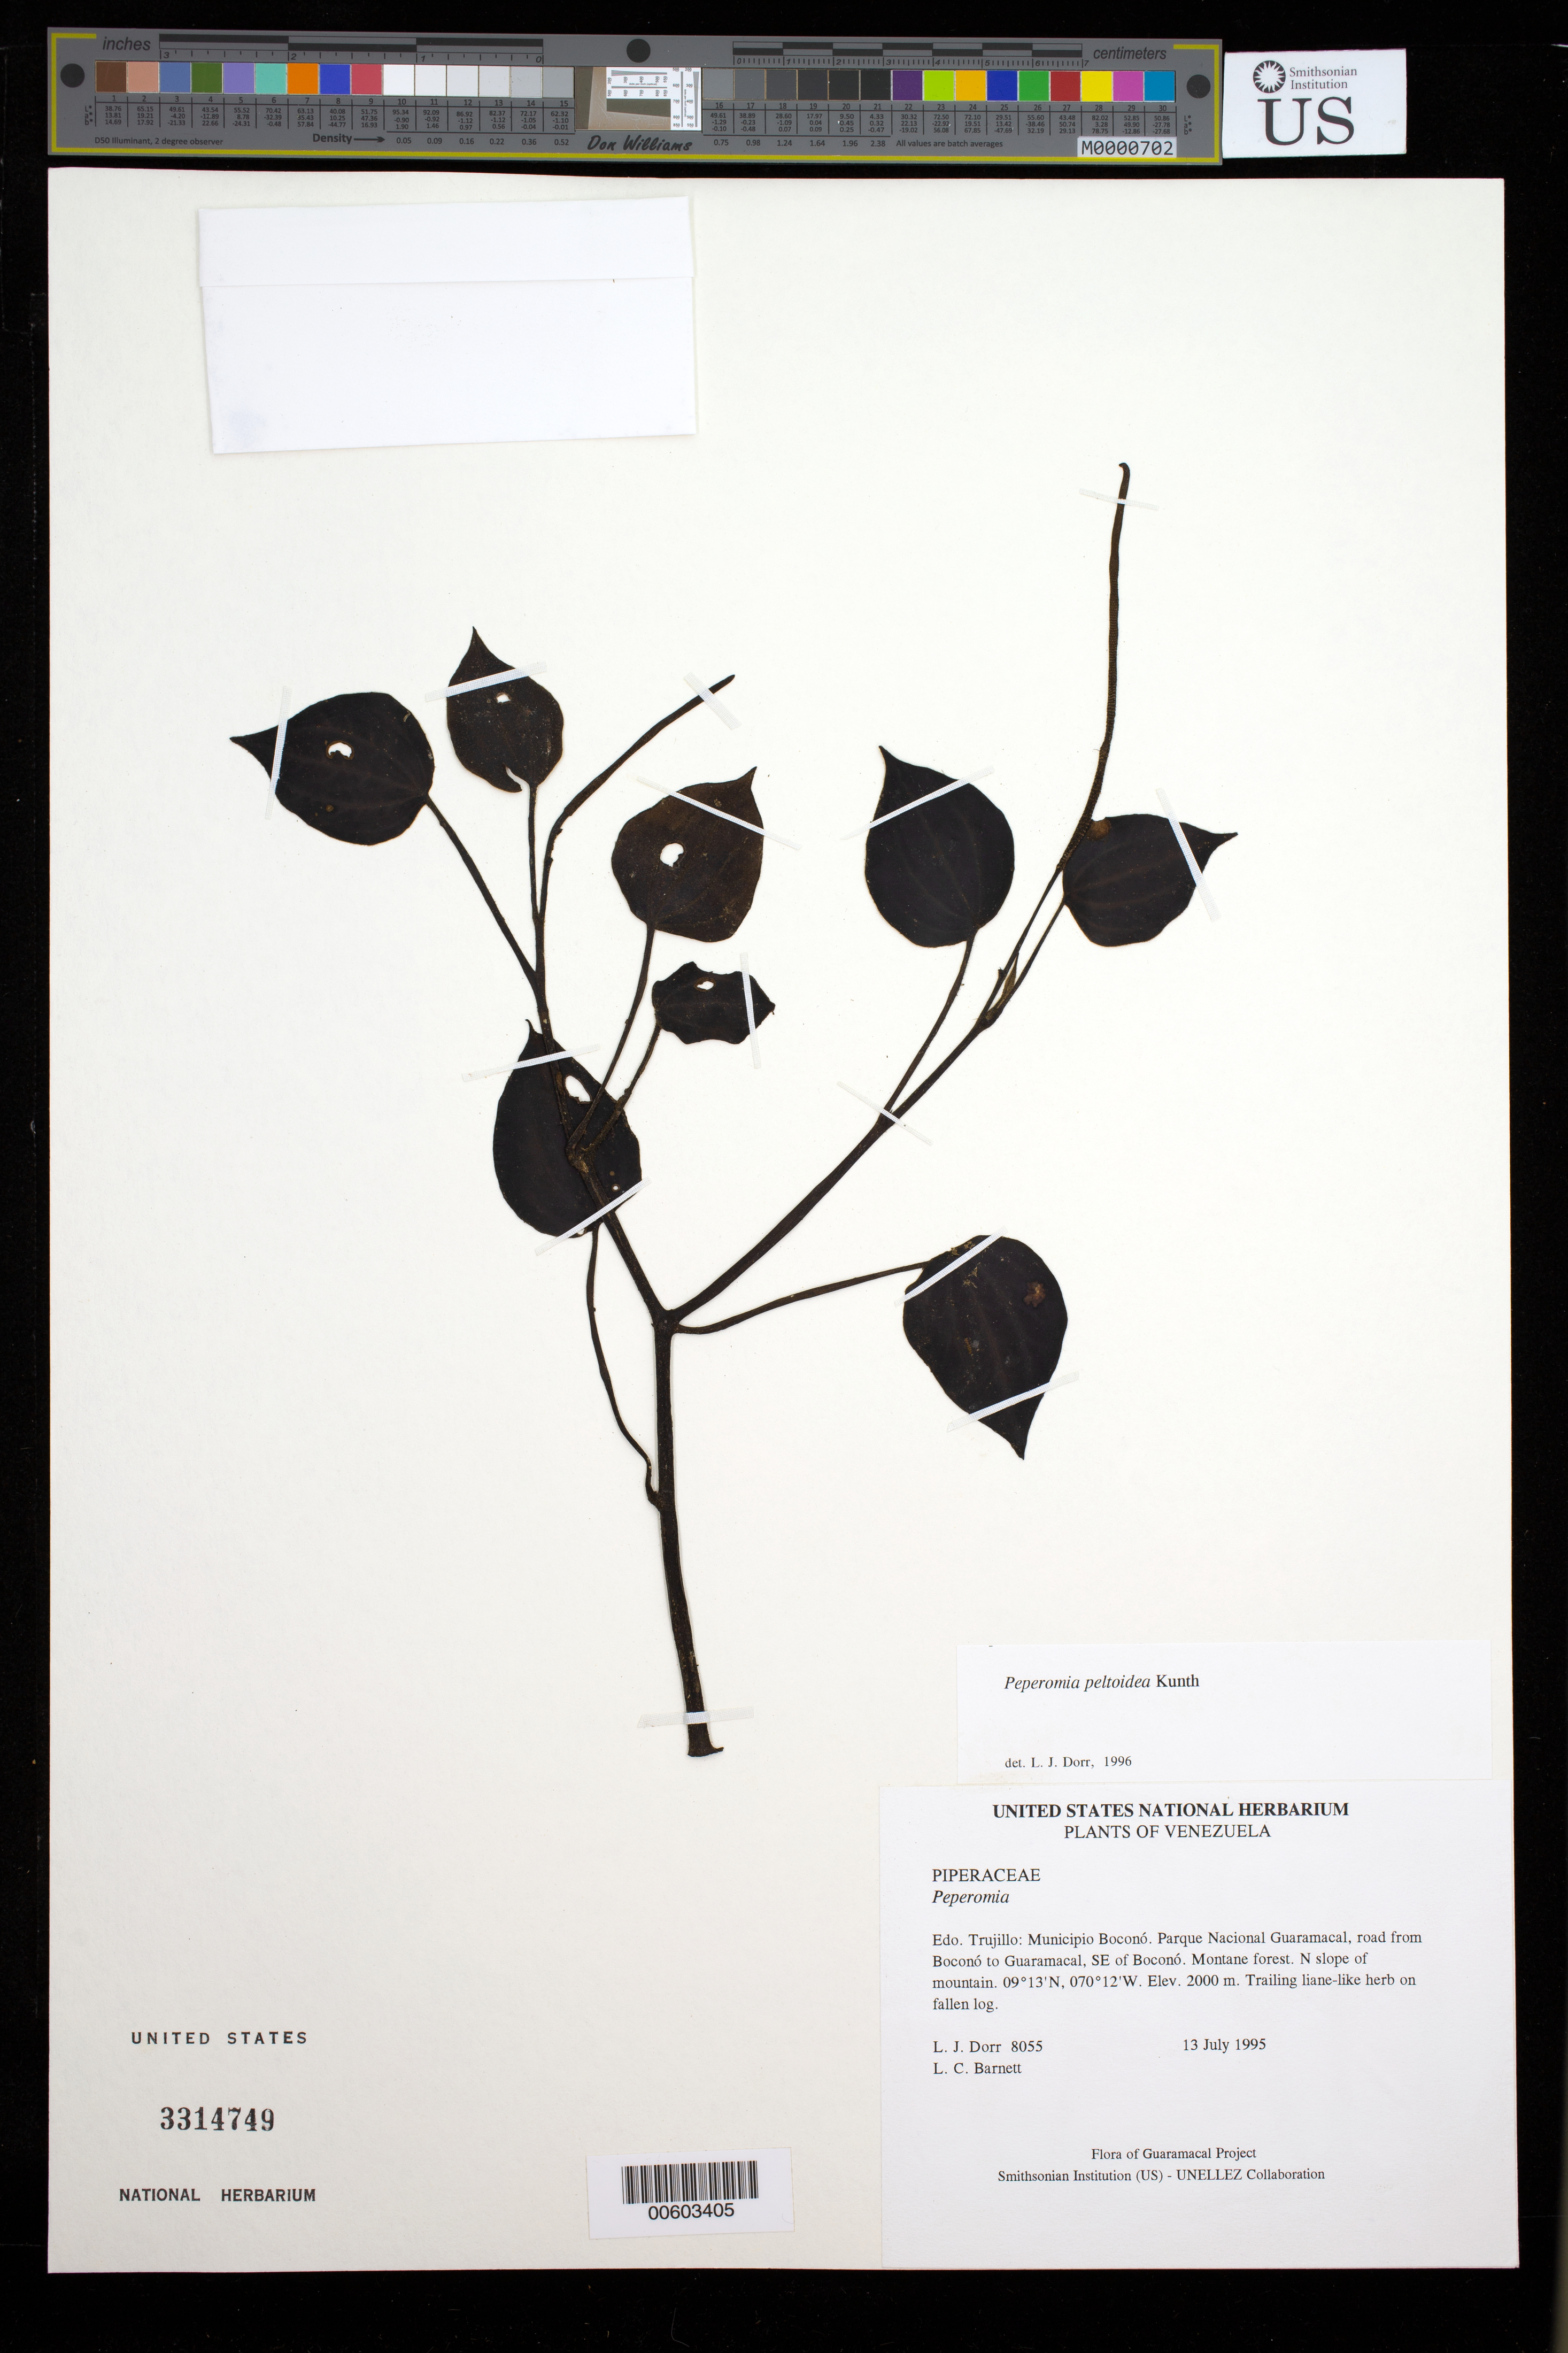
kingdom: Plantae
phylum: Tracheophyta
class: Magnoliopsida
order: Piperales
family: Piperaceae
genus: Peperomia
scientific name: Peperomia peltoidea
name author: Kunth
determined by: Dorr, L. J., (BOT), Smithsonian Institution - National Museum of Natural History (UNITED STATES)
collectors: L. J. Dorr & L. C. Barnett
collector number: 8055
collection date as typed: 13 Jul 1995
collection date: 1995-07-13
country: Venezuela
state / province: Trujillo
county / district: Boconó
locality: Parque Nacional Guaramacal, road from Boconó to Guaramacal, SE of Boconó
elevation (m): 2000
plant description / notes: HUA, PORT, US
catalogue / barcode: US 3314749